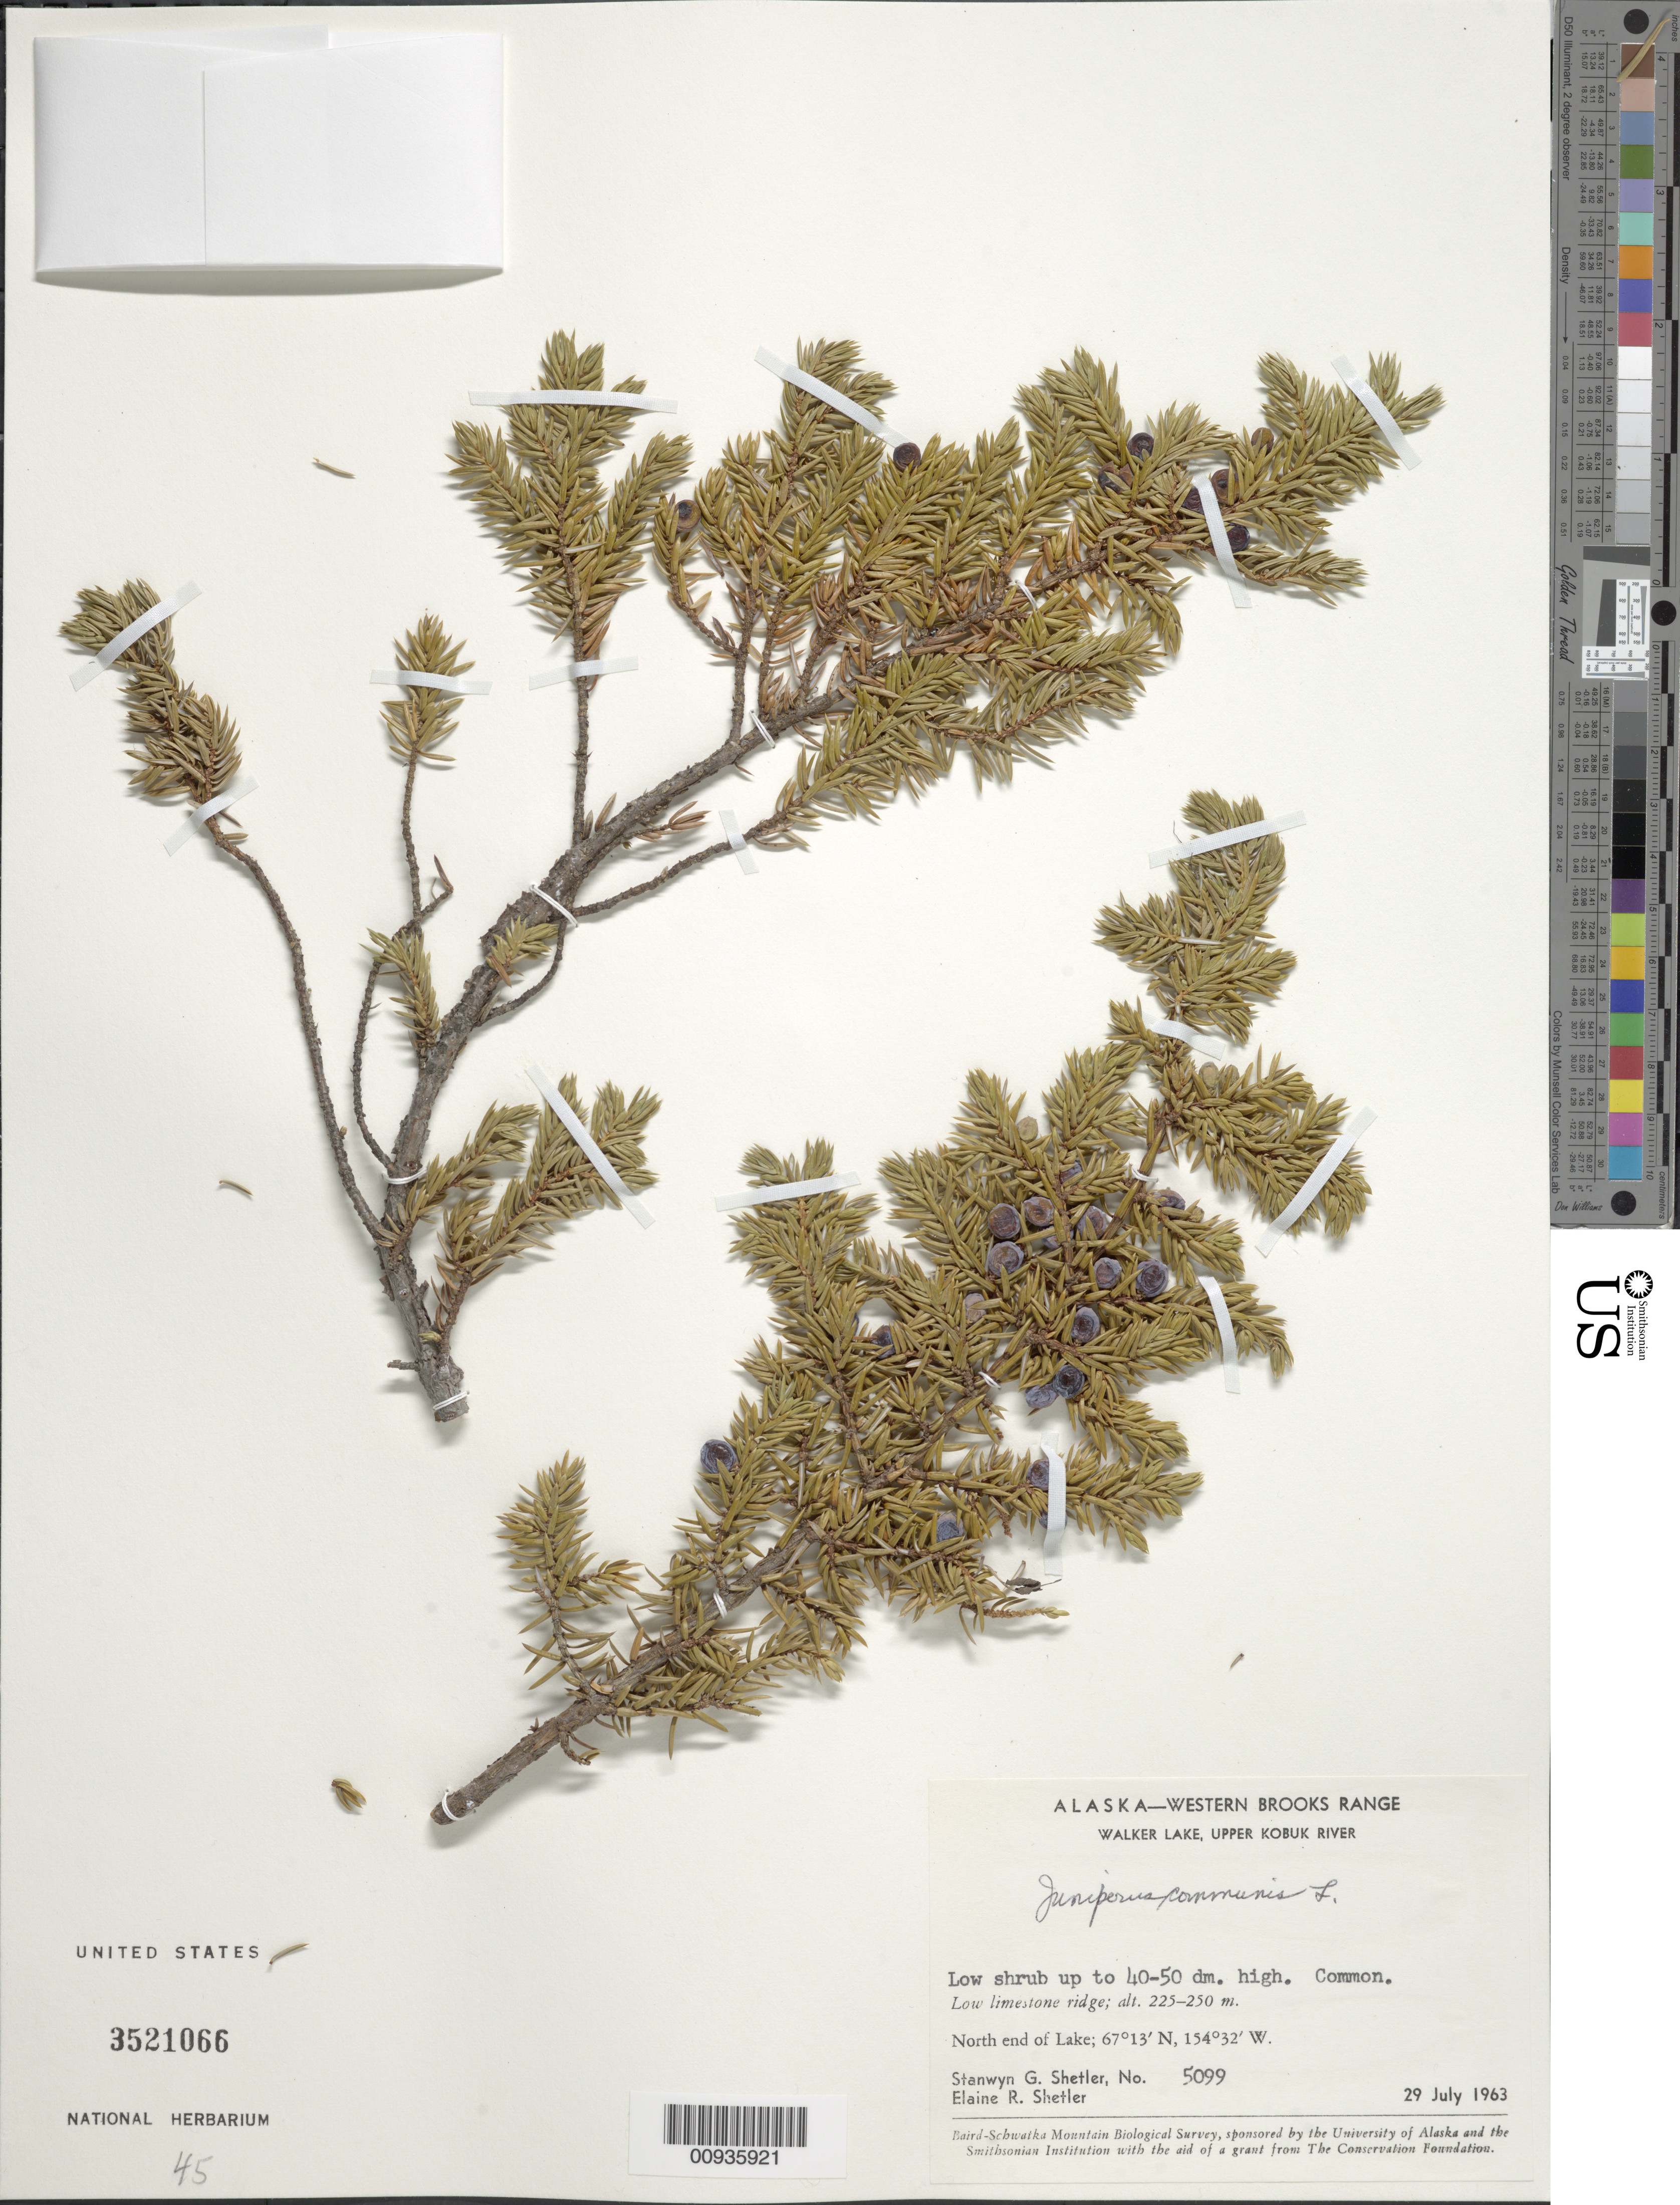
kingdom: Plantae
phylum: Tracheophyta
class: Pinopsida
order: Pinales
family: Cupressaceae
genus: Juniperus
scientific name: Juniperus communis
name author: L.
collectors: S. Shetler & E. R. Shetler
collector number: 5099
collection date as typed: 29 Jul 1963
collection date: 1963-07-29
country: United States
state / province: Alaska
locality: North end of Walker Lake. Western Brooks Range, Upper Kobuk River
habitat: Crevices and loose talus, moist south-facing slope of low limestone ridge just northwest of Lake.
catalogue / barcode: US 3521066-2